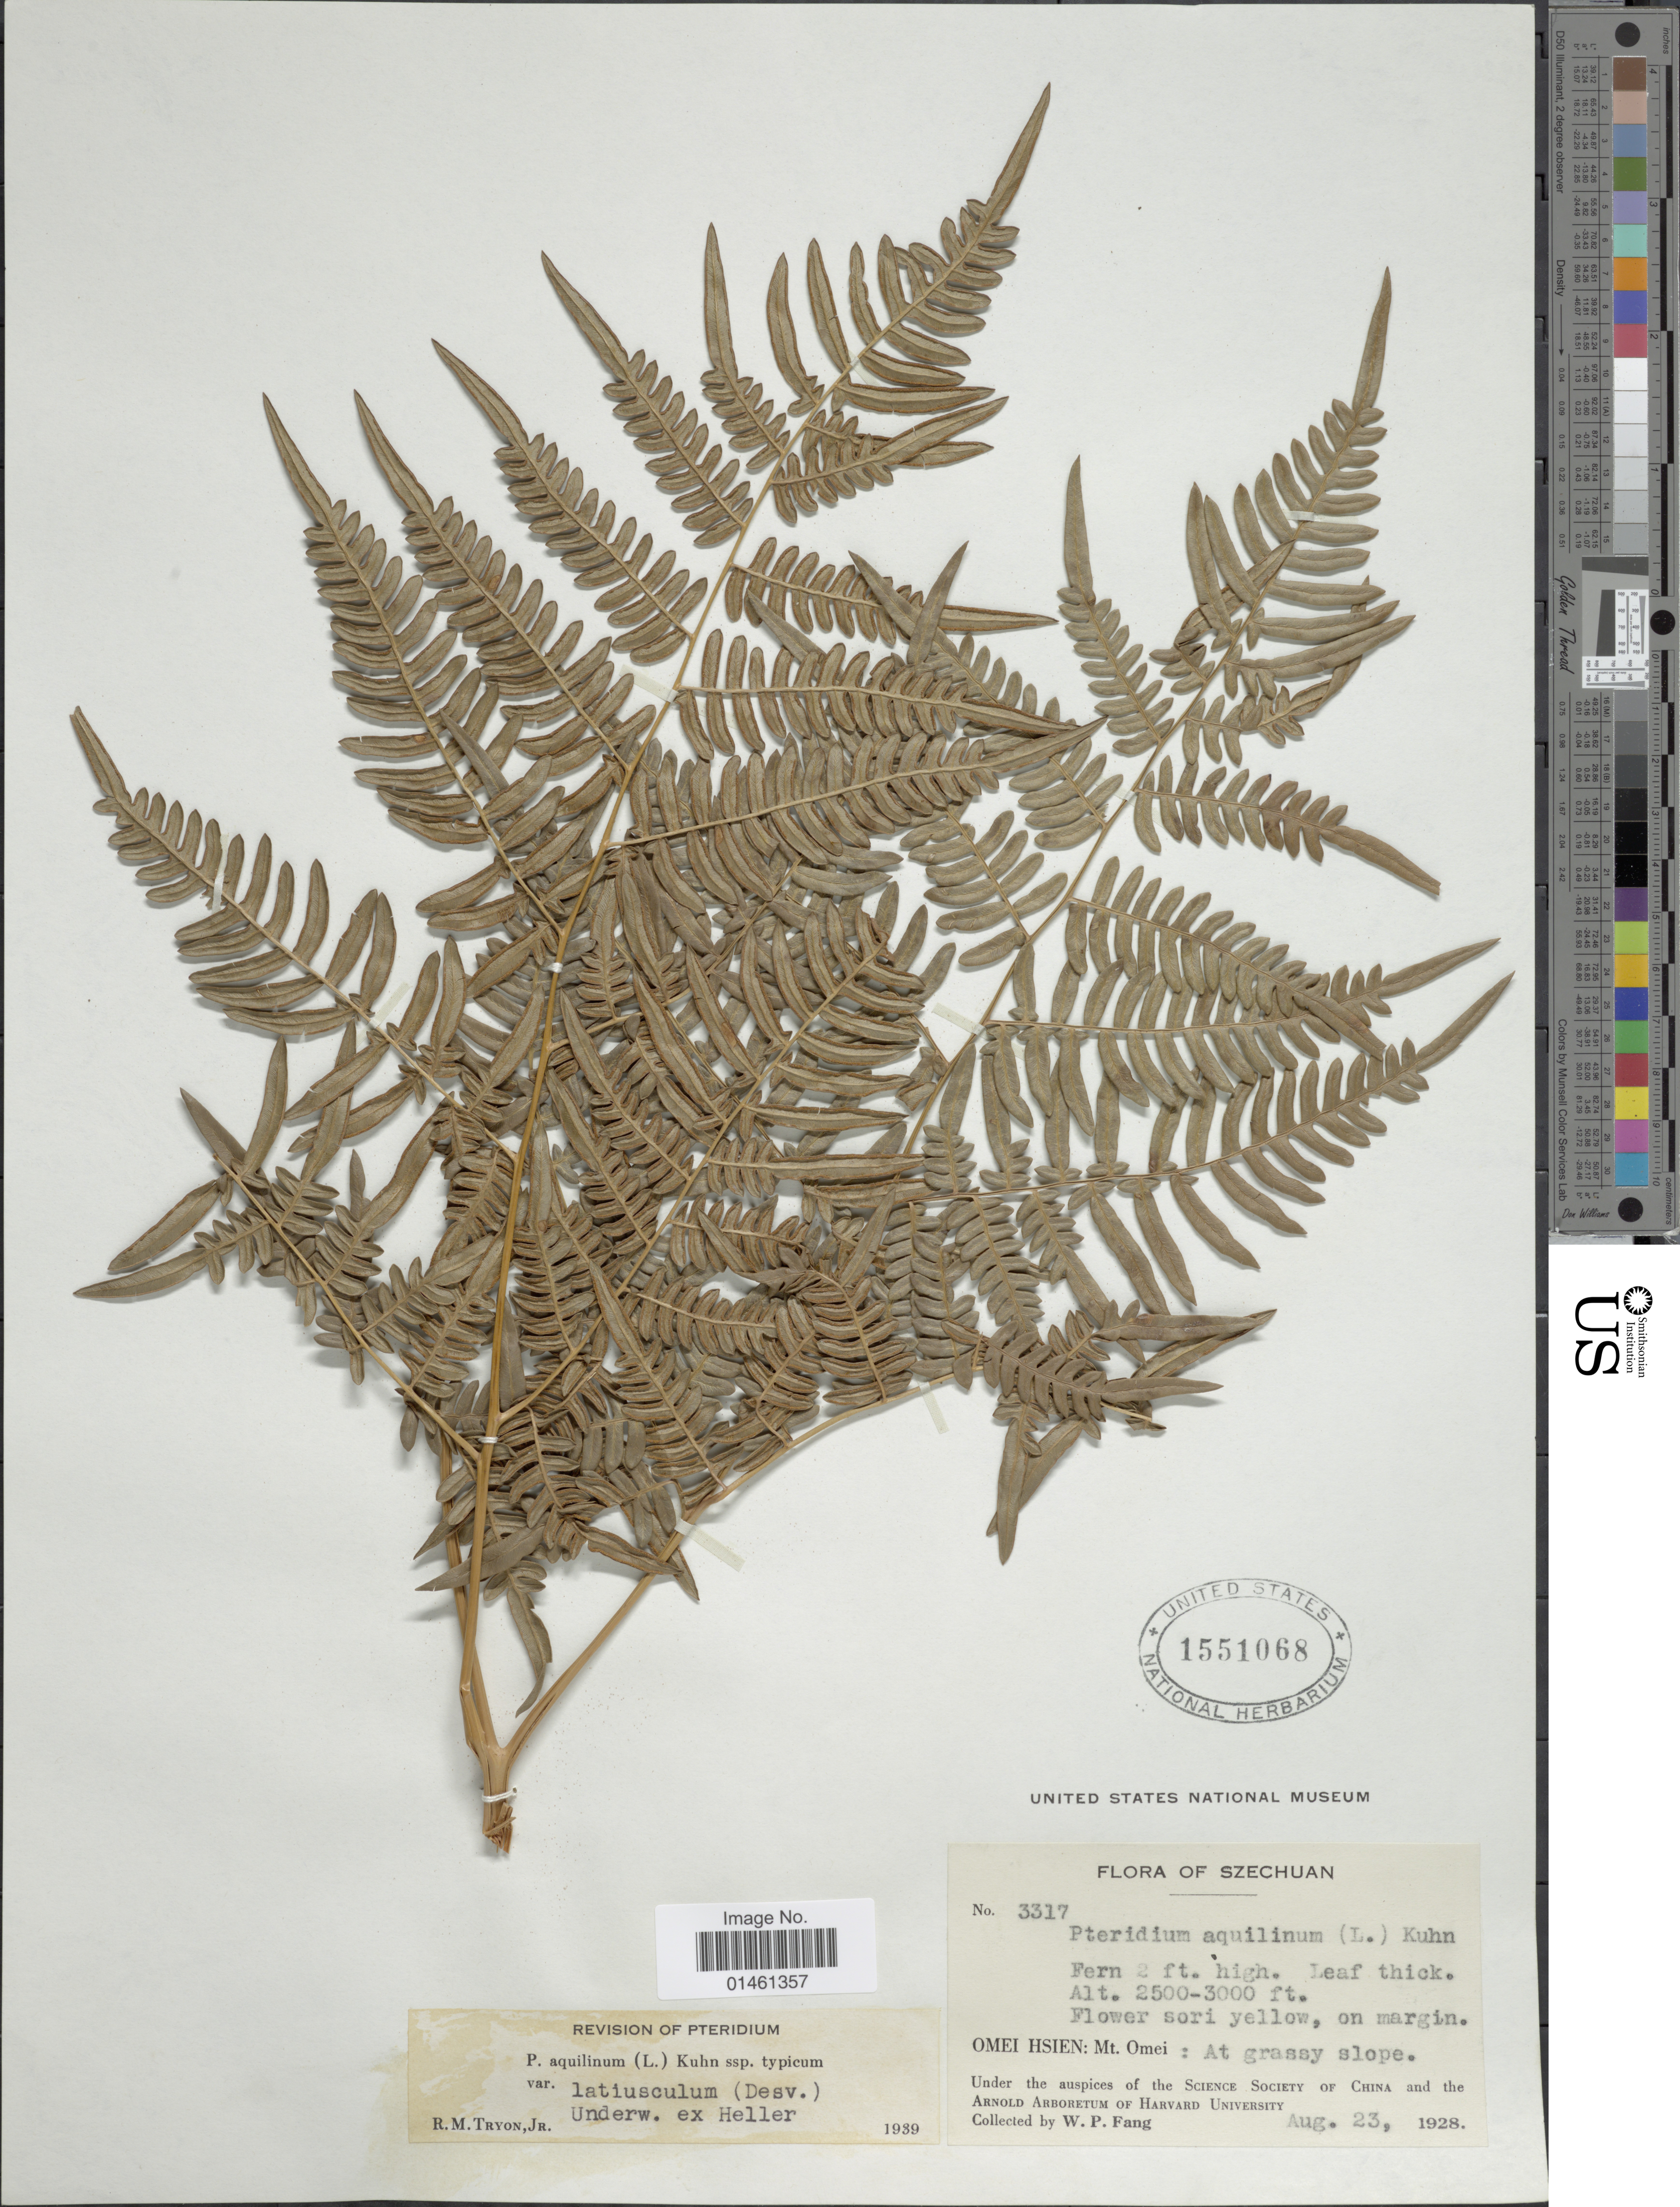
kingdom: Plantae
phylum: Tracheophyta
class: Polypodiopsida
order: Polypodiales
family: Dennstaedtiaceae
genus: Pteridium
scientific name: Pteridium aquilinum var. latiusculum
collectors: W. P. Fang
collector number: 3317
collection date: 1928-08-23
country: China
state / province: Sichuan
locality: Szechuan, Omei Hsien: Mt. Omei, at grassy slope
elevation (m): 762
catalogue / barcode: US 1551068